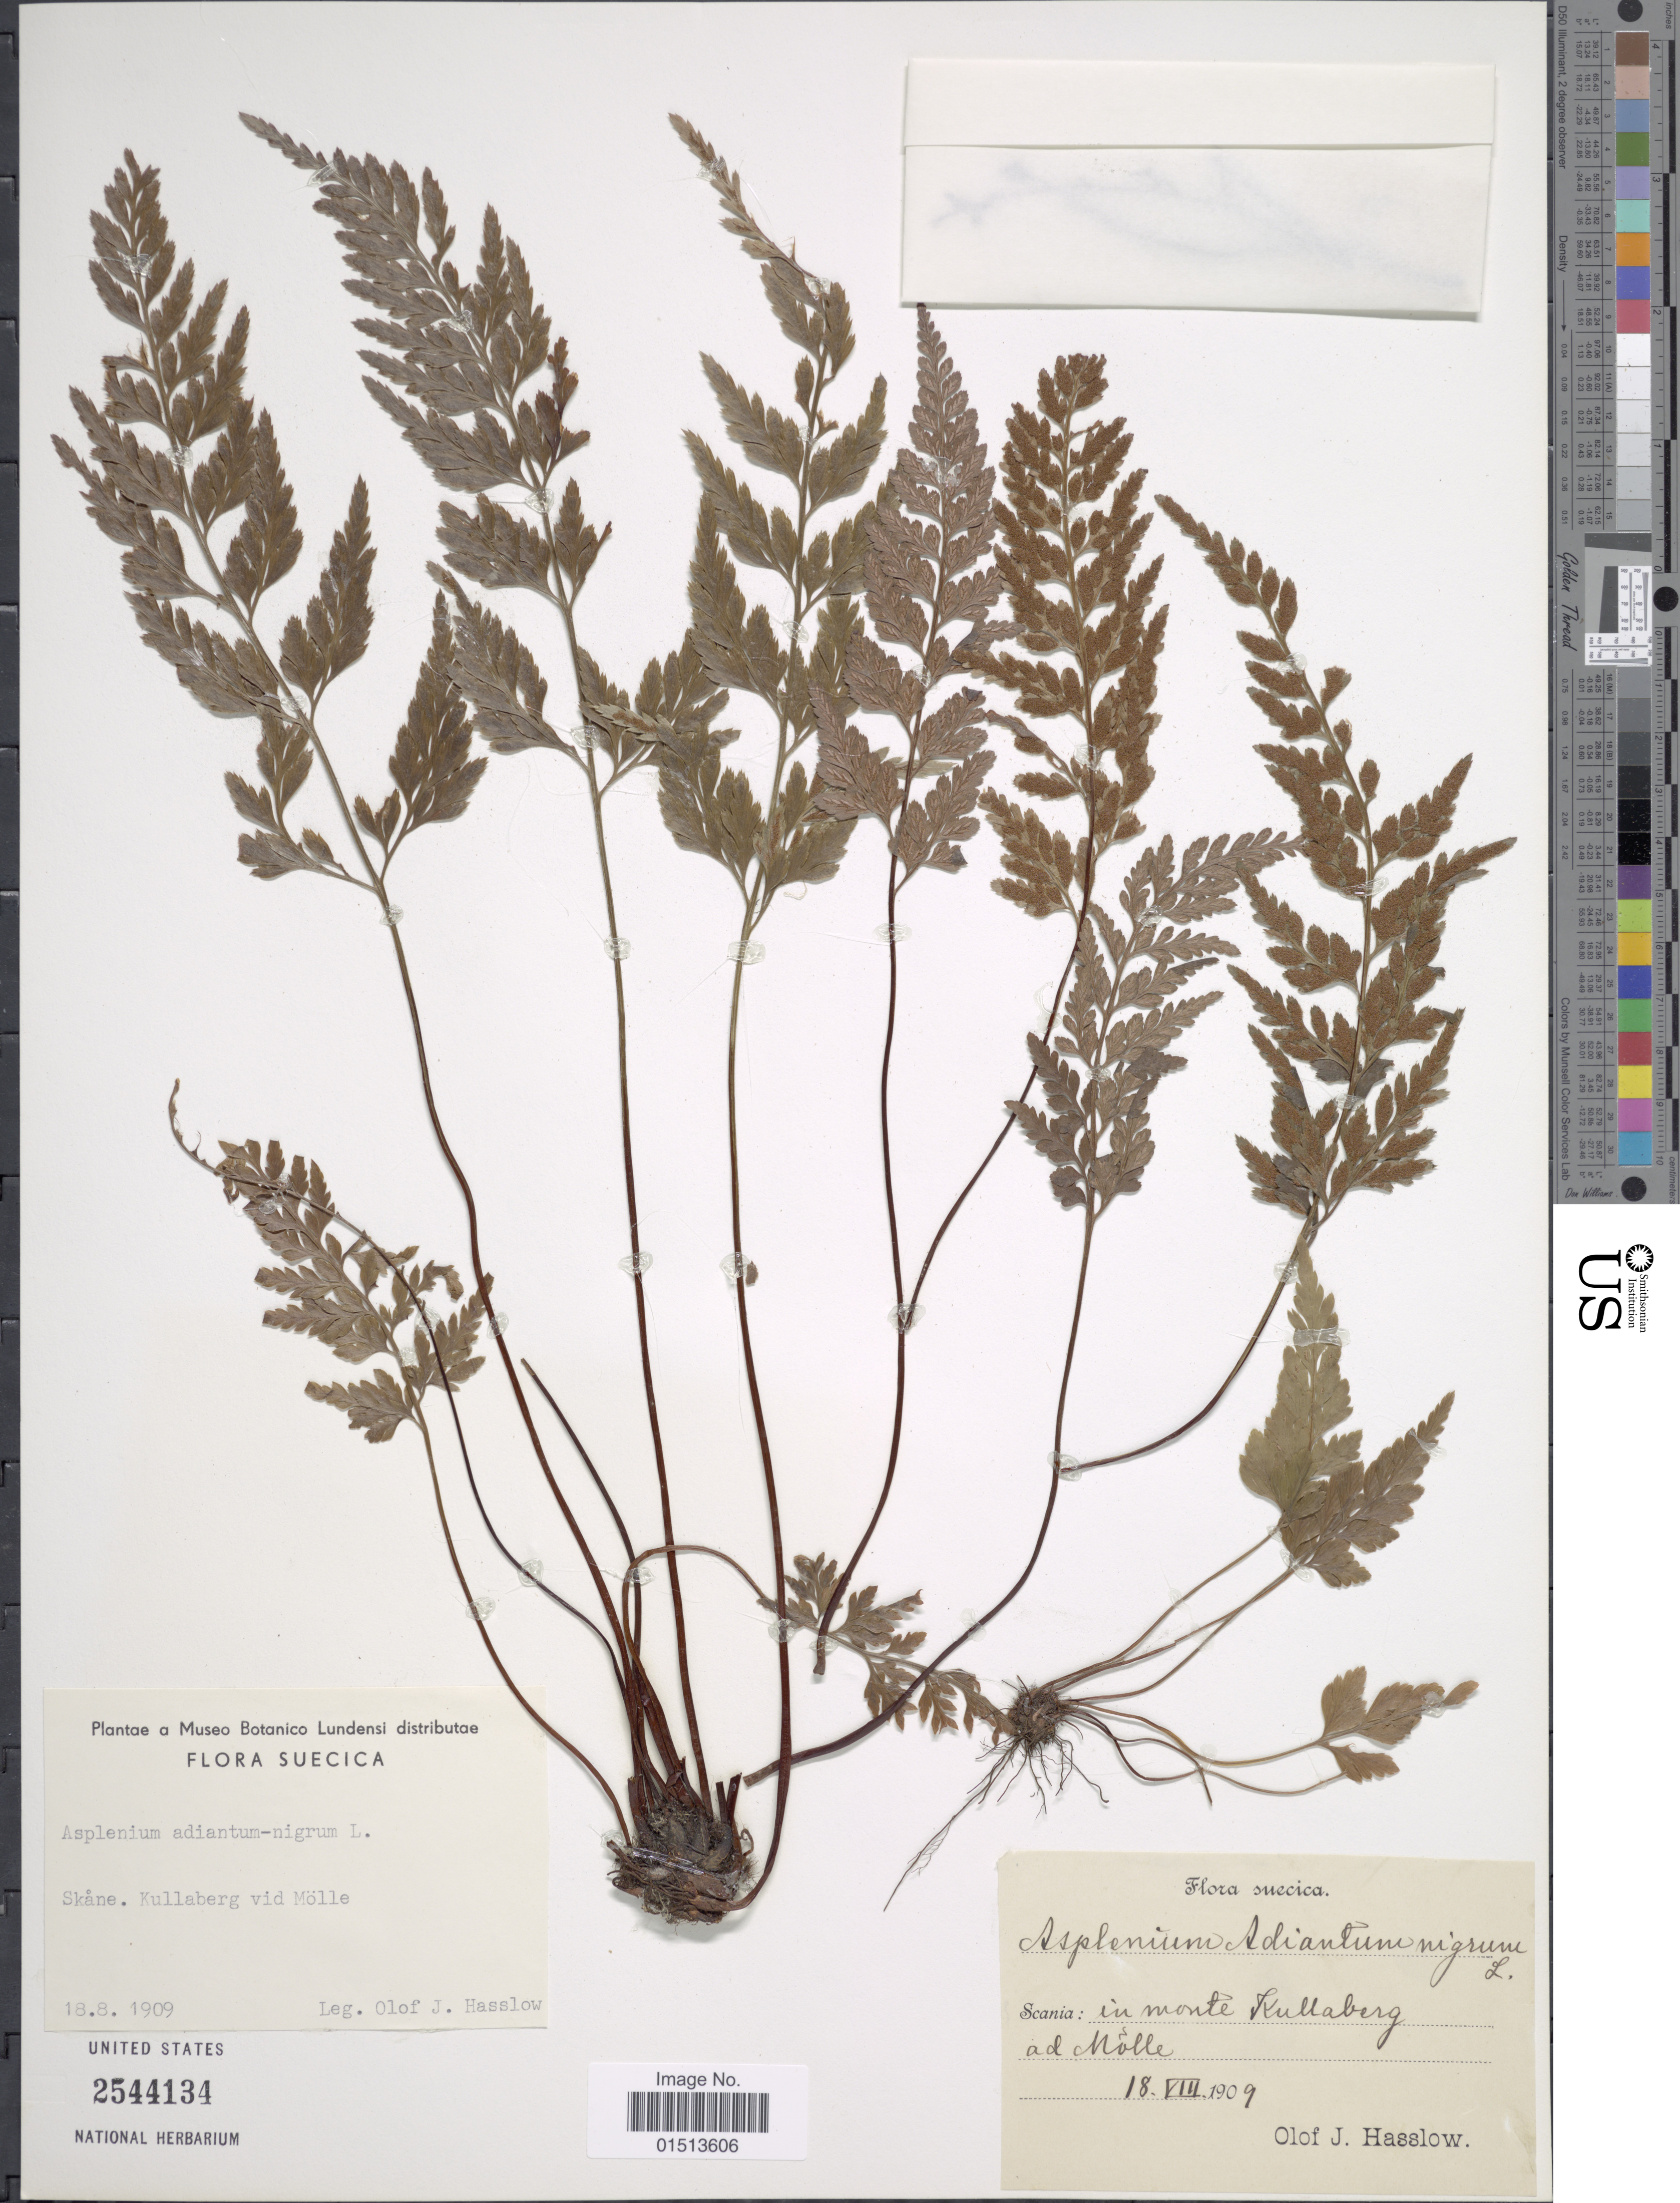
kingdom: Plantae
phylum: Tracheophyta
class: Polypodiopsida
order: Polypodiales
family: Aspleniaceae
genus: Asplenium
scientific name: Asplenium adiantum-nigrum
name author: L.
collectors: O. Hasslow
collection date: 1909-08-18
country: Sweden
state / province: Skåne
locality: In monte Kullaberg ad Molle.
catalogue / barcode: US 2544134